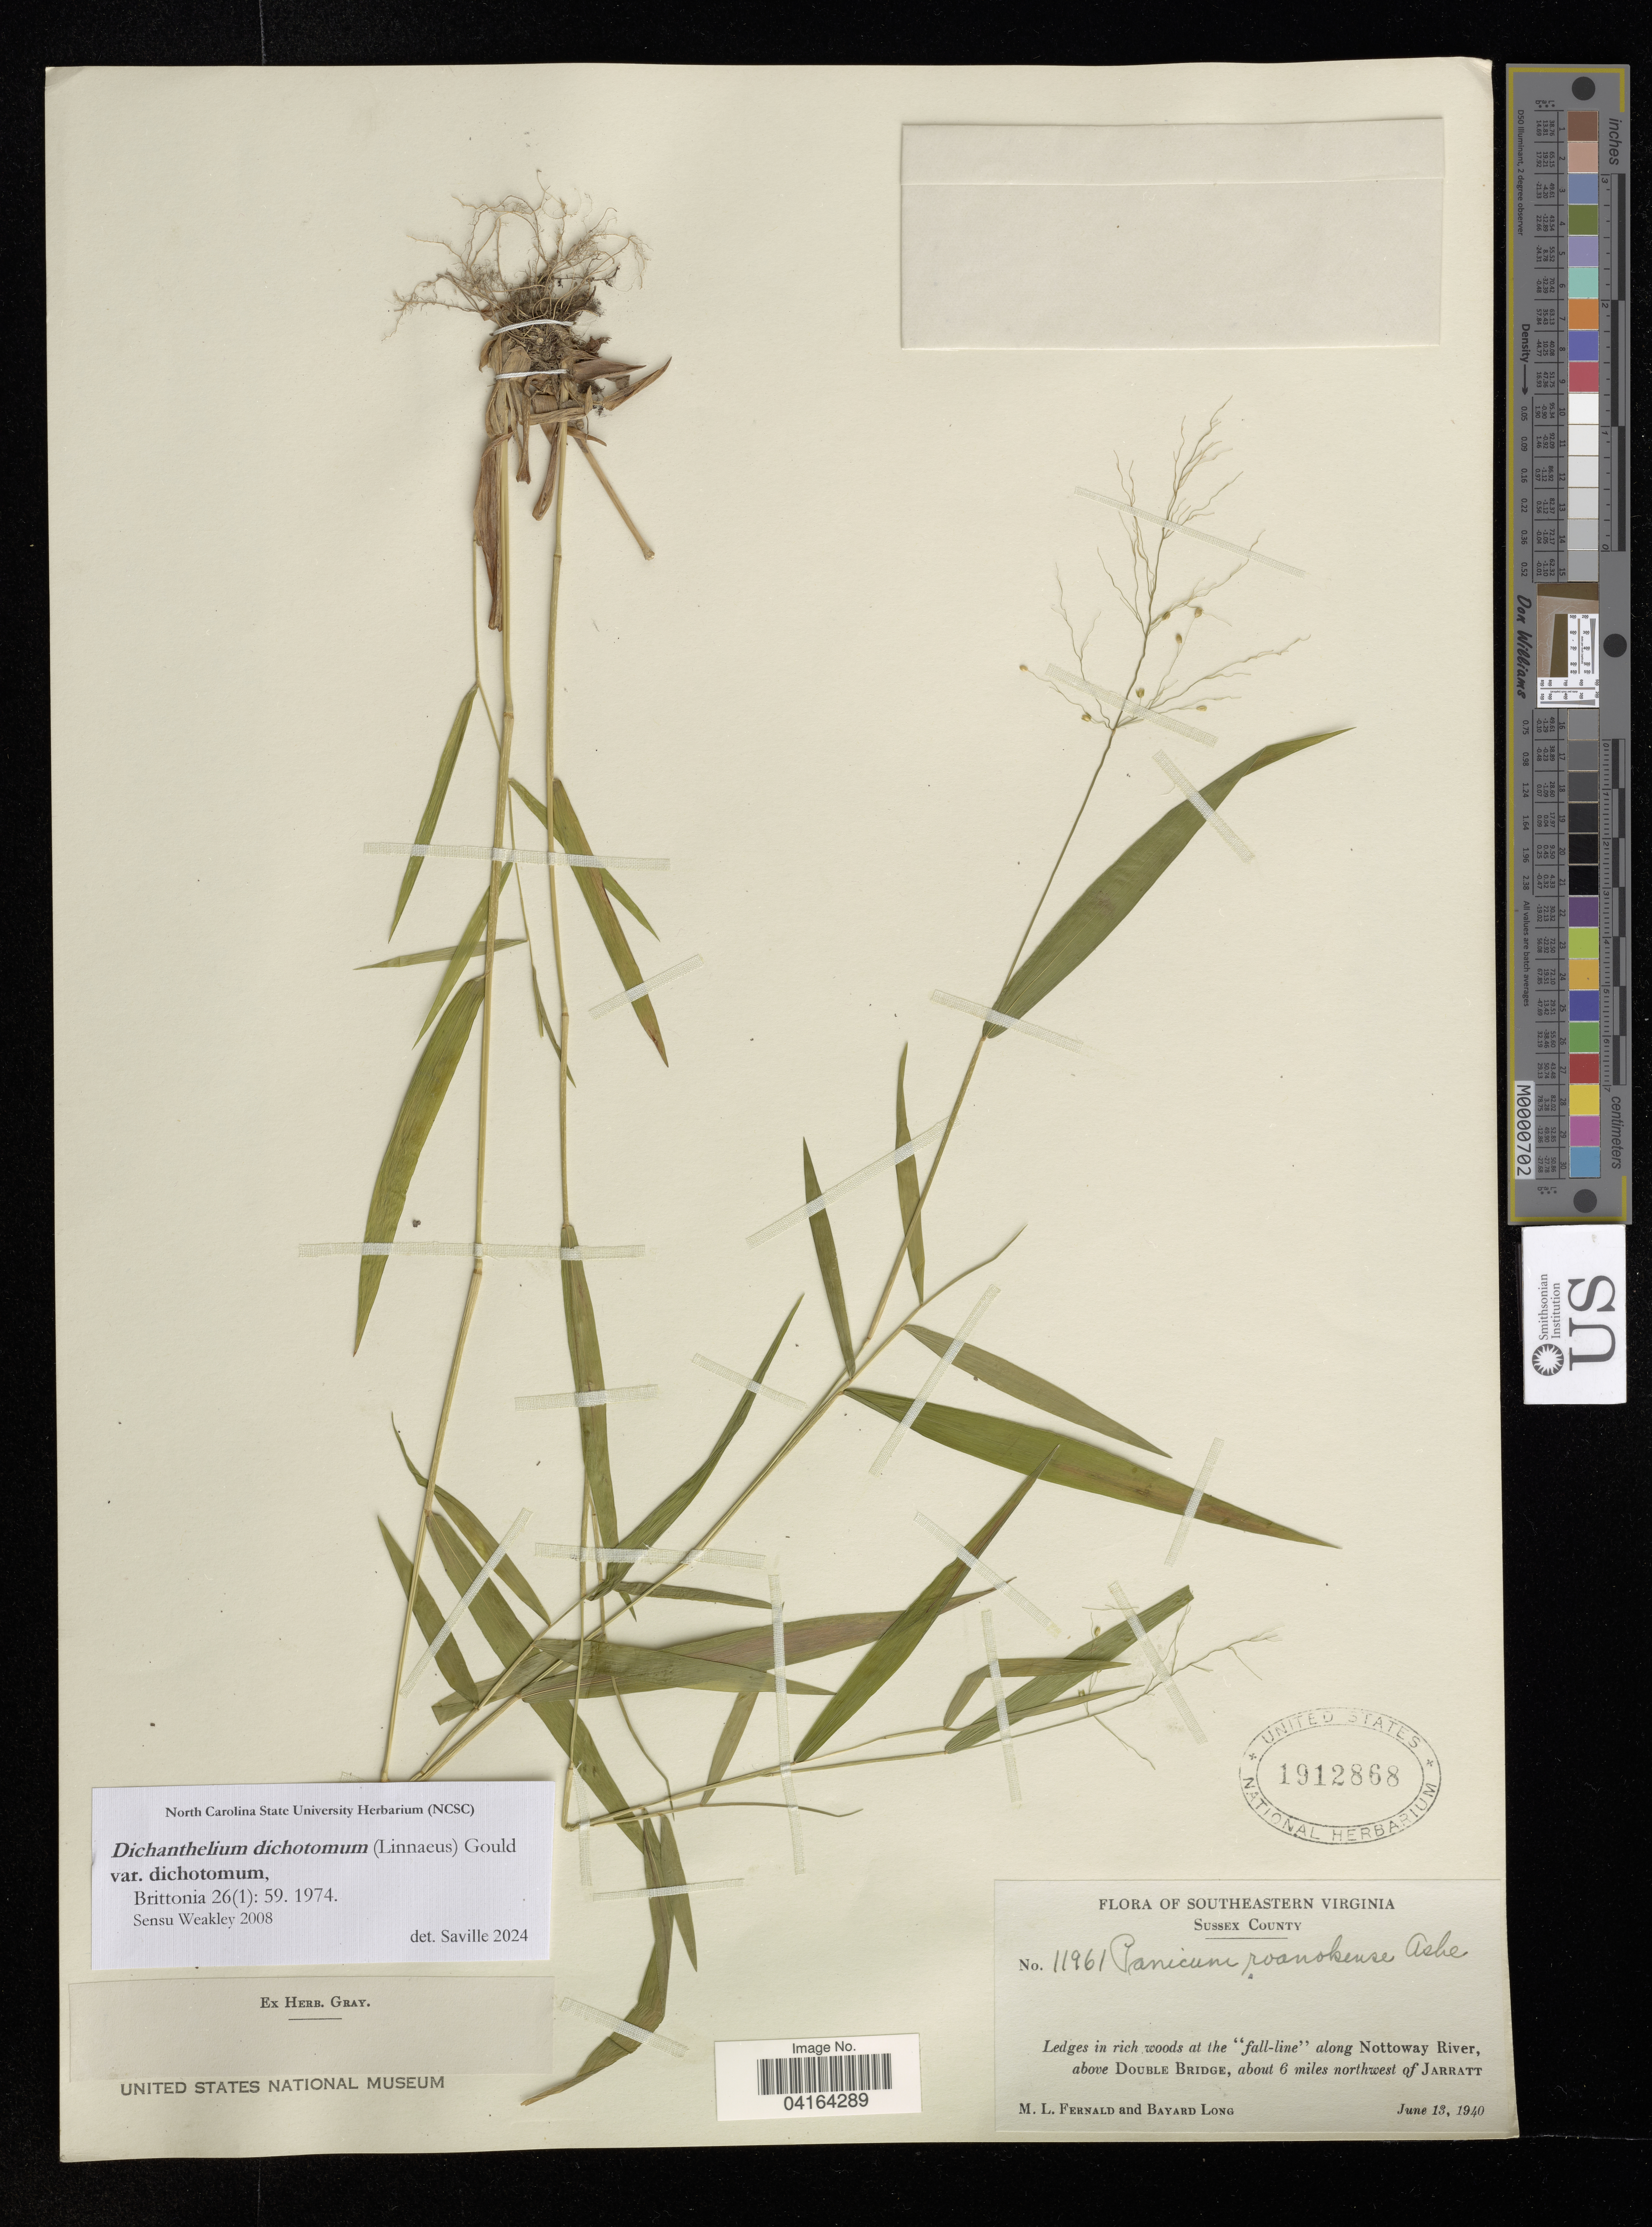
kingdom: Plantae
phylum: Tracheophyta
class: Liliopsida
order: Poales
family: Poaceae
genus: Dichanthelium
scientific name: Dichanthelium dichotomum var. dichotomum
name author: (L.) Gould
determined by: Saville, A. C., (NCSC), North Carolina State University (UNITED STATES)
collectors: M. L. Fernald & B. Long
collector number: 11961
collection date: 1940-06-13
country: United States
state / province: Virginia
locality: Southeastern Virginia. Sussex County. Along Nottoway River, above Double Bridge, about 6 miles northwest of Jarratt.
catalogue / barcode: US 1912868